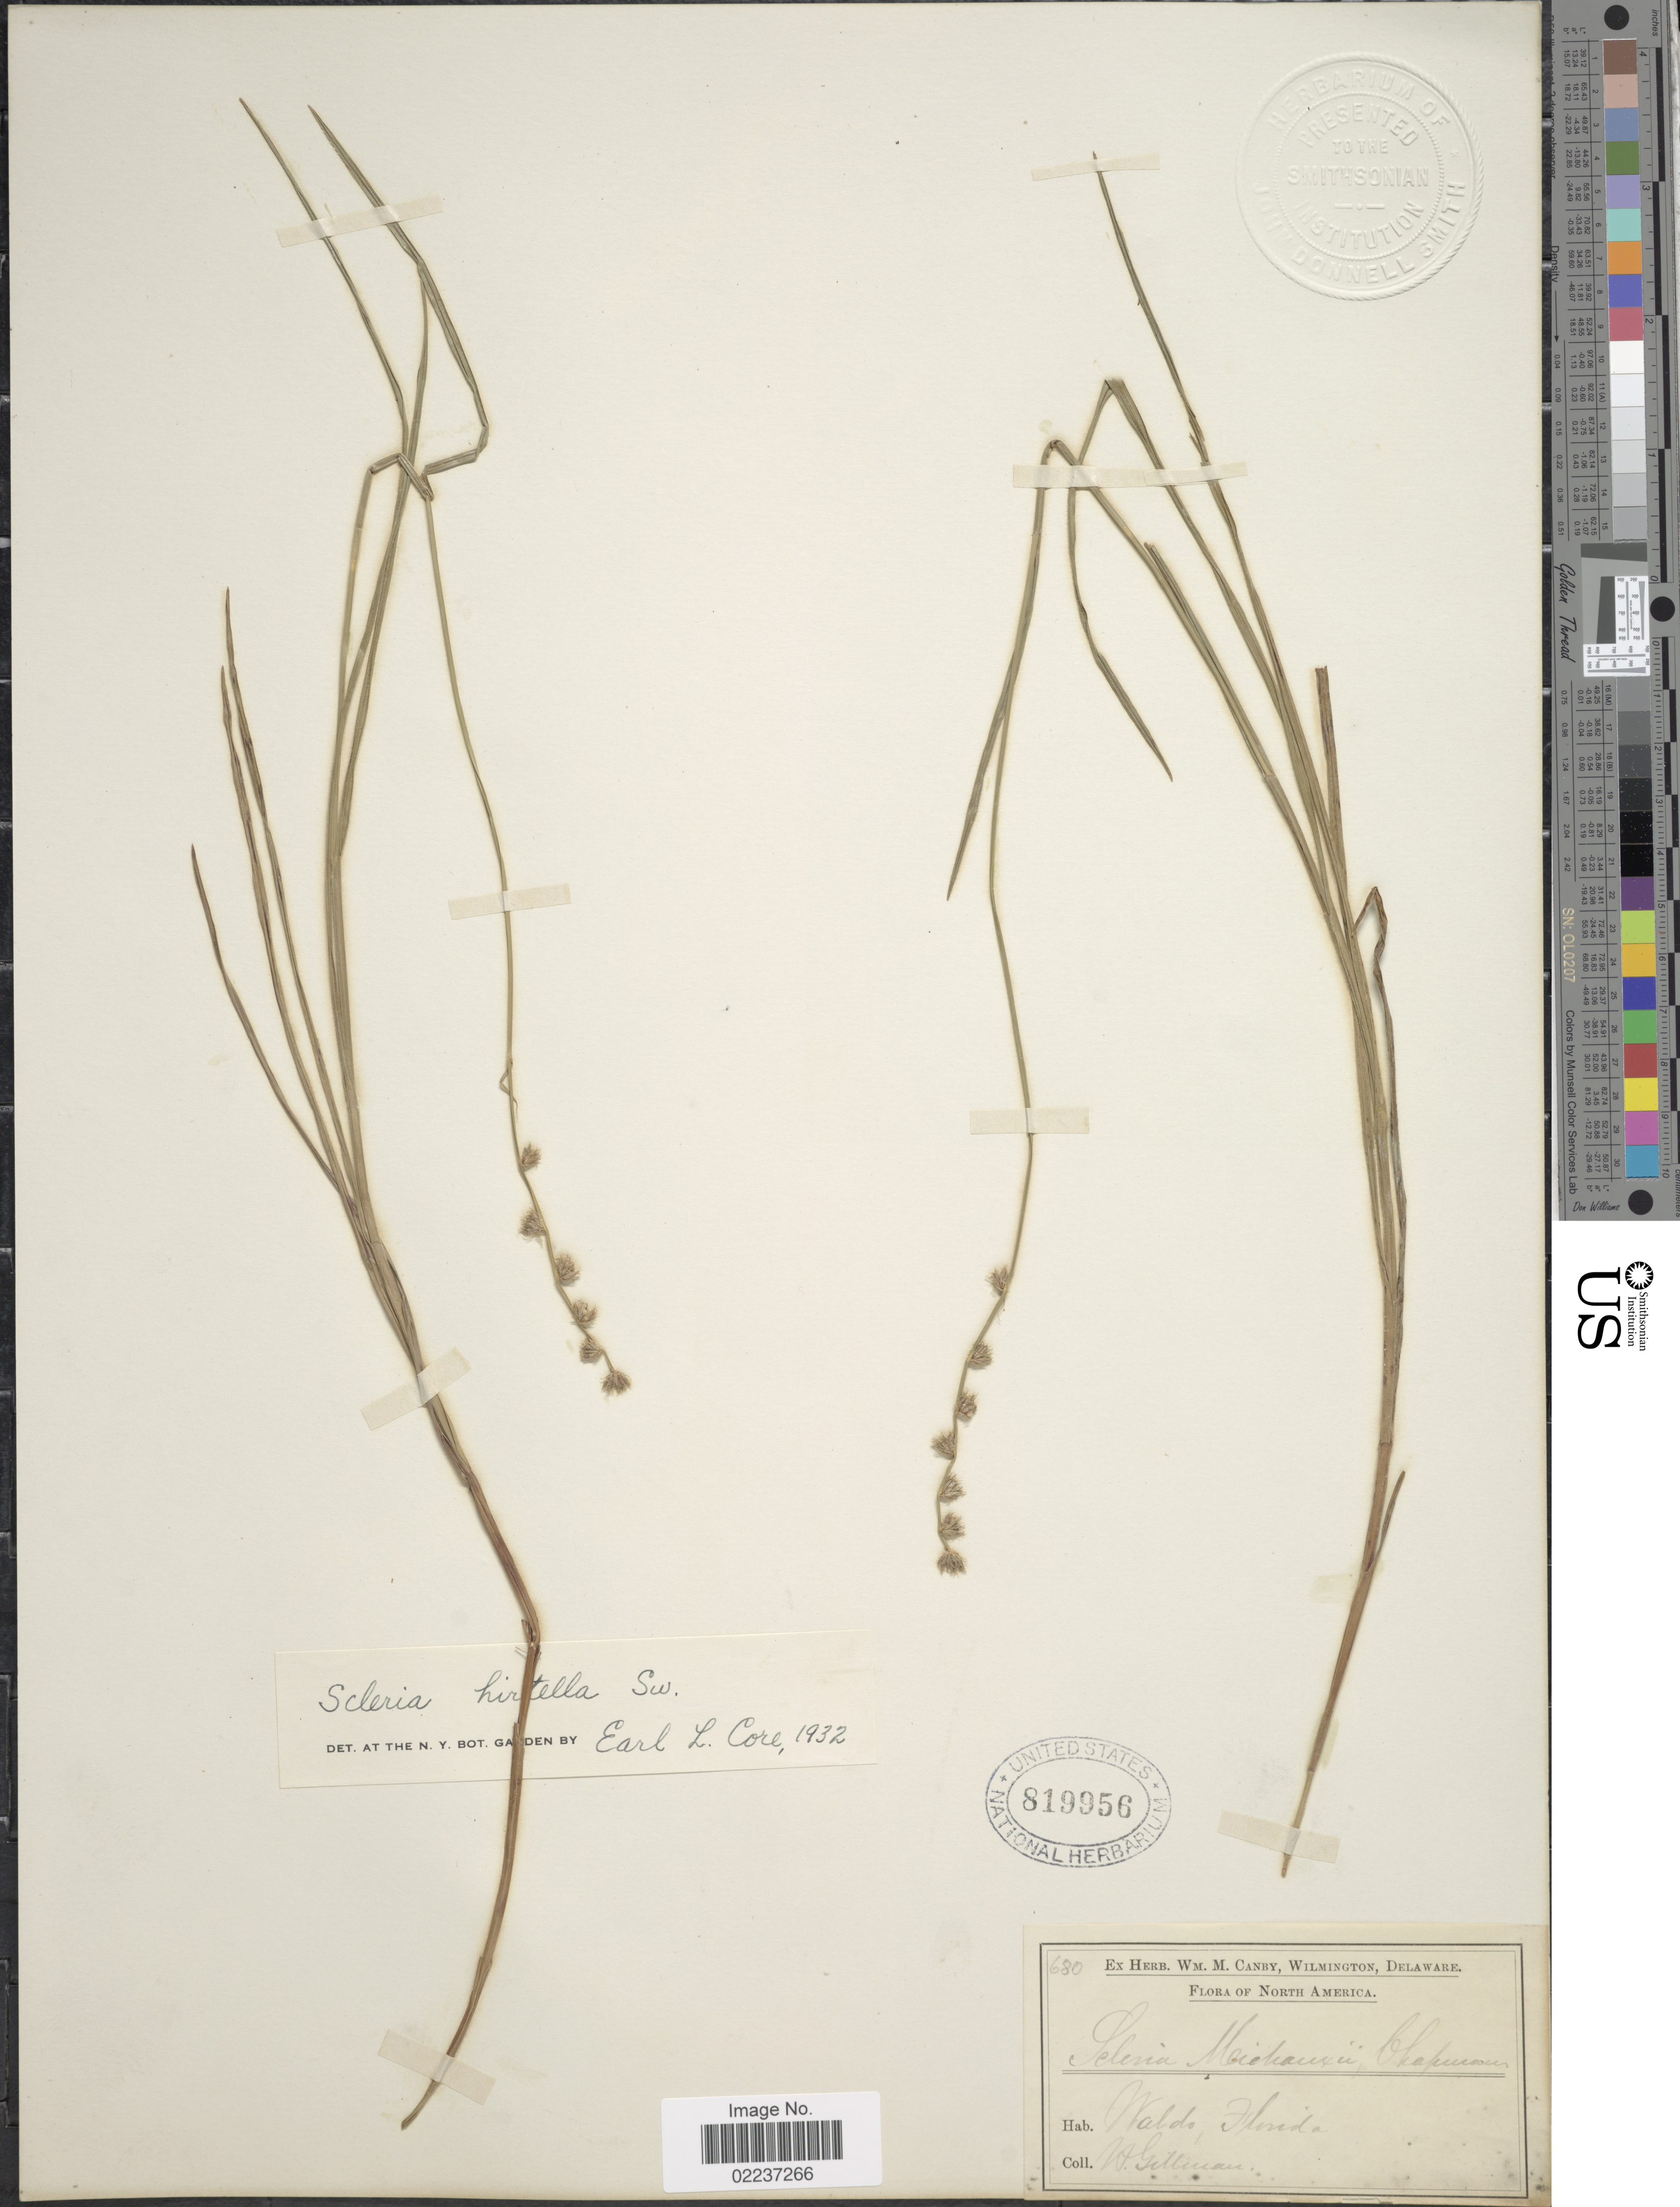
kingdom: Plantae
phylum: Tracheophyta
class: Liliopsida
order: Poales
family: Cyperaceae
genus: Scleria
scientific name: Scleria hirtella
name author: Sw.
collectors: H. Gillman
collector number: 680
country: United States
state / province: Florida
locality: Waldo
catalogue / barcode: US 819956